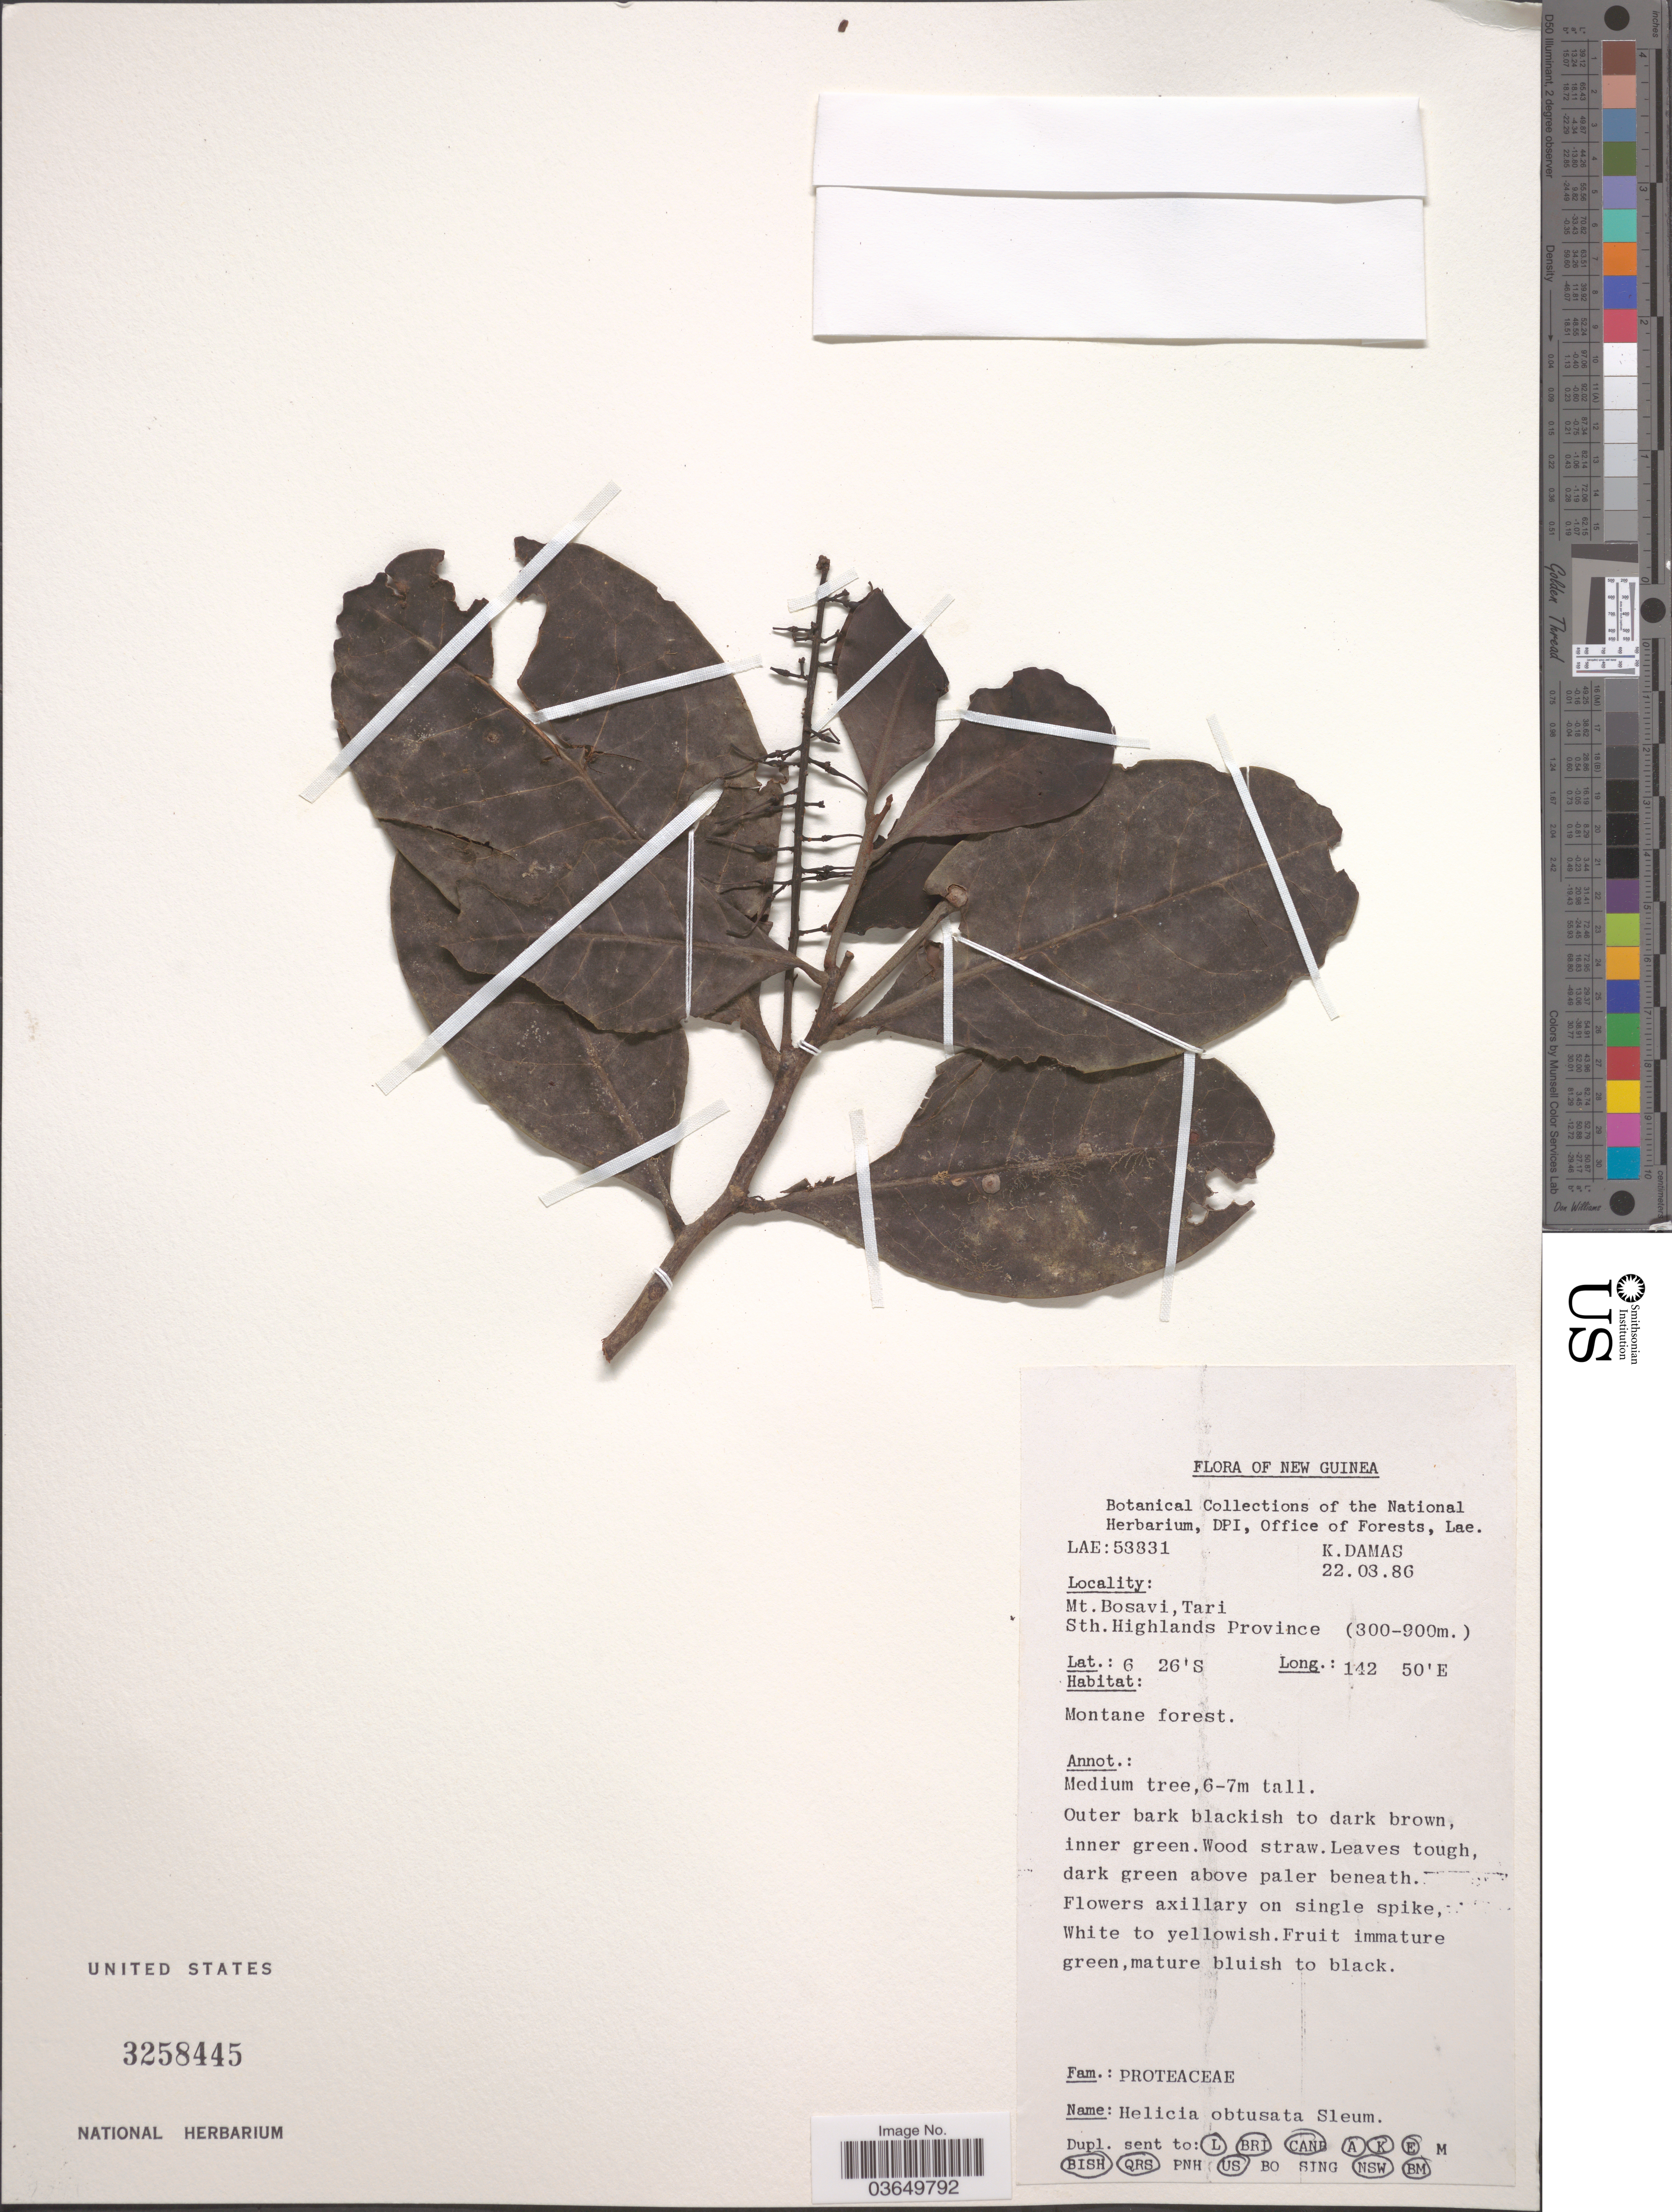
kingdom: Plantae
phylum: Tracheophyta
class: Magnoliopsida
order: Proteales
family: Proteaceae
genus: Helicia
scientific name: Helicia obtusata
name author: Sleumer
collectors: K. Damas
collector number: LAE 58831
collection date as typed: Transcribed d/m/y: 22/8/86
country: Papua New Guinea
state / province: Southern Highlands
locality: New Guinea. Mt. Bosavi, Tari.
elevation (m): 300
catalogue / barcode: US 3258445